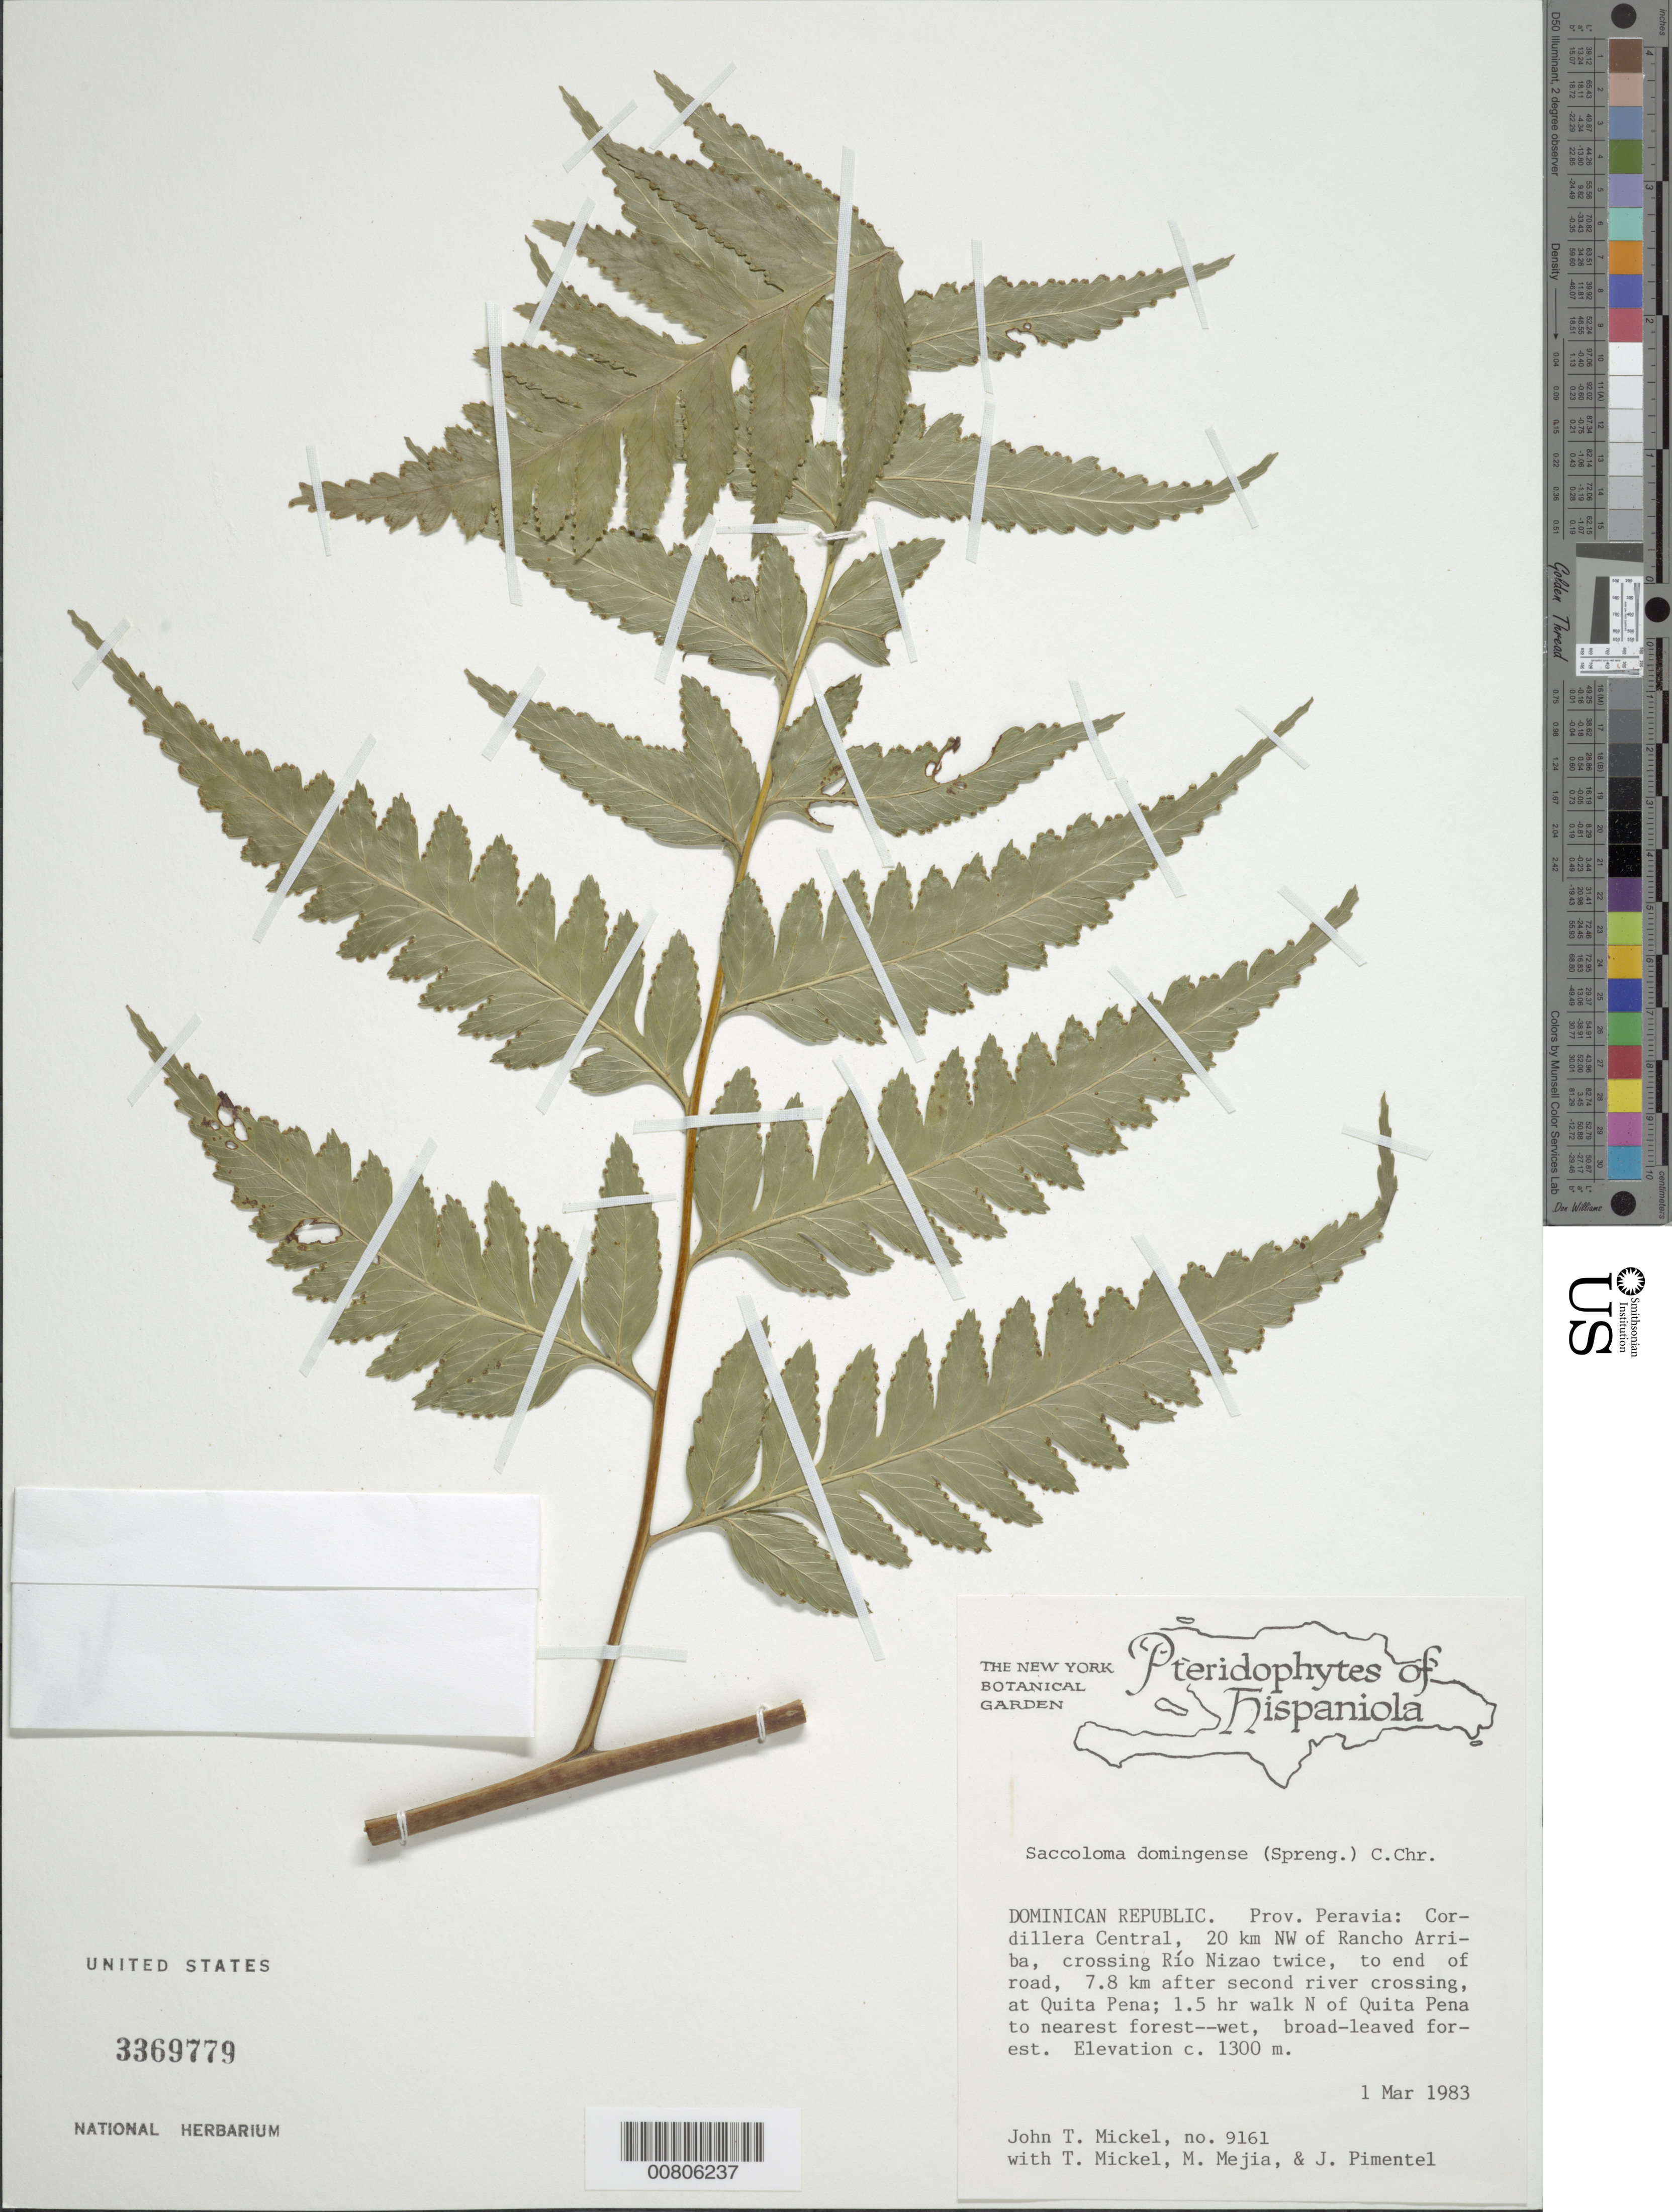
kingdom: Plantae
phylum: Tracheophyta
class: Polypodiopsida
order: Polypodiales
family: Saccolomataceae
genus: Saccoloma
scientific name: Saccoloma domingense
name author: (Spreng.) C. Chr.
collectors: J. T. Mickel, T. Mickel, M. Mejia & J. Pimentel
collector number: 9161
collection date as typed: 01 Mar 1983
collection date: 1983-03-01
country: Dominican Republic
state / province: Peravia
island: Hispaniola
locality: Cordillera Central, 20 km NW of Rancho Arriba, crossing Río Nizao twice, 7.8 km after second crossing at Quita Pena, 1.5 hr walk N of Quita pena to nearest forest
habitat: Wet, broad-leaved forest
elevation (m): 1300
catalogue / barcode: US 3369779